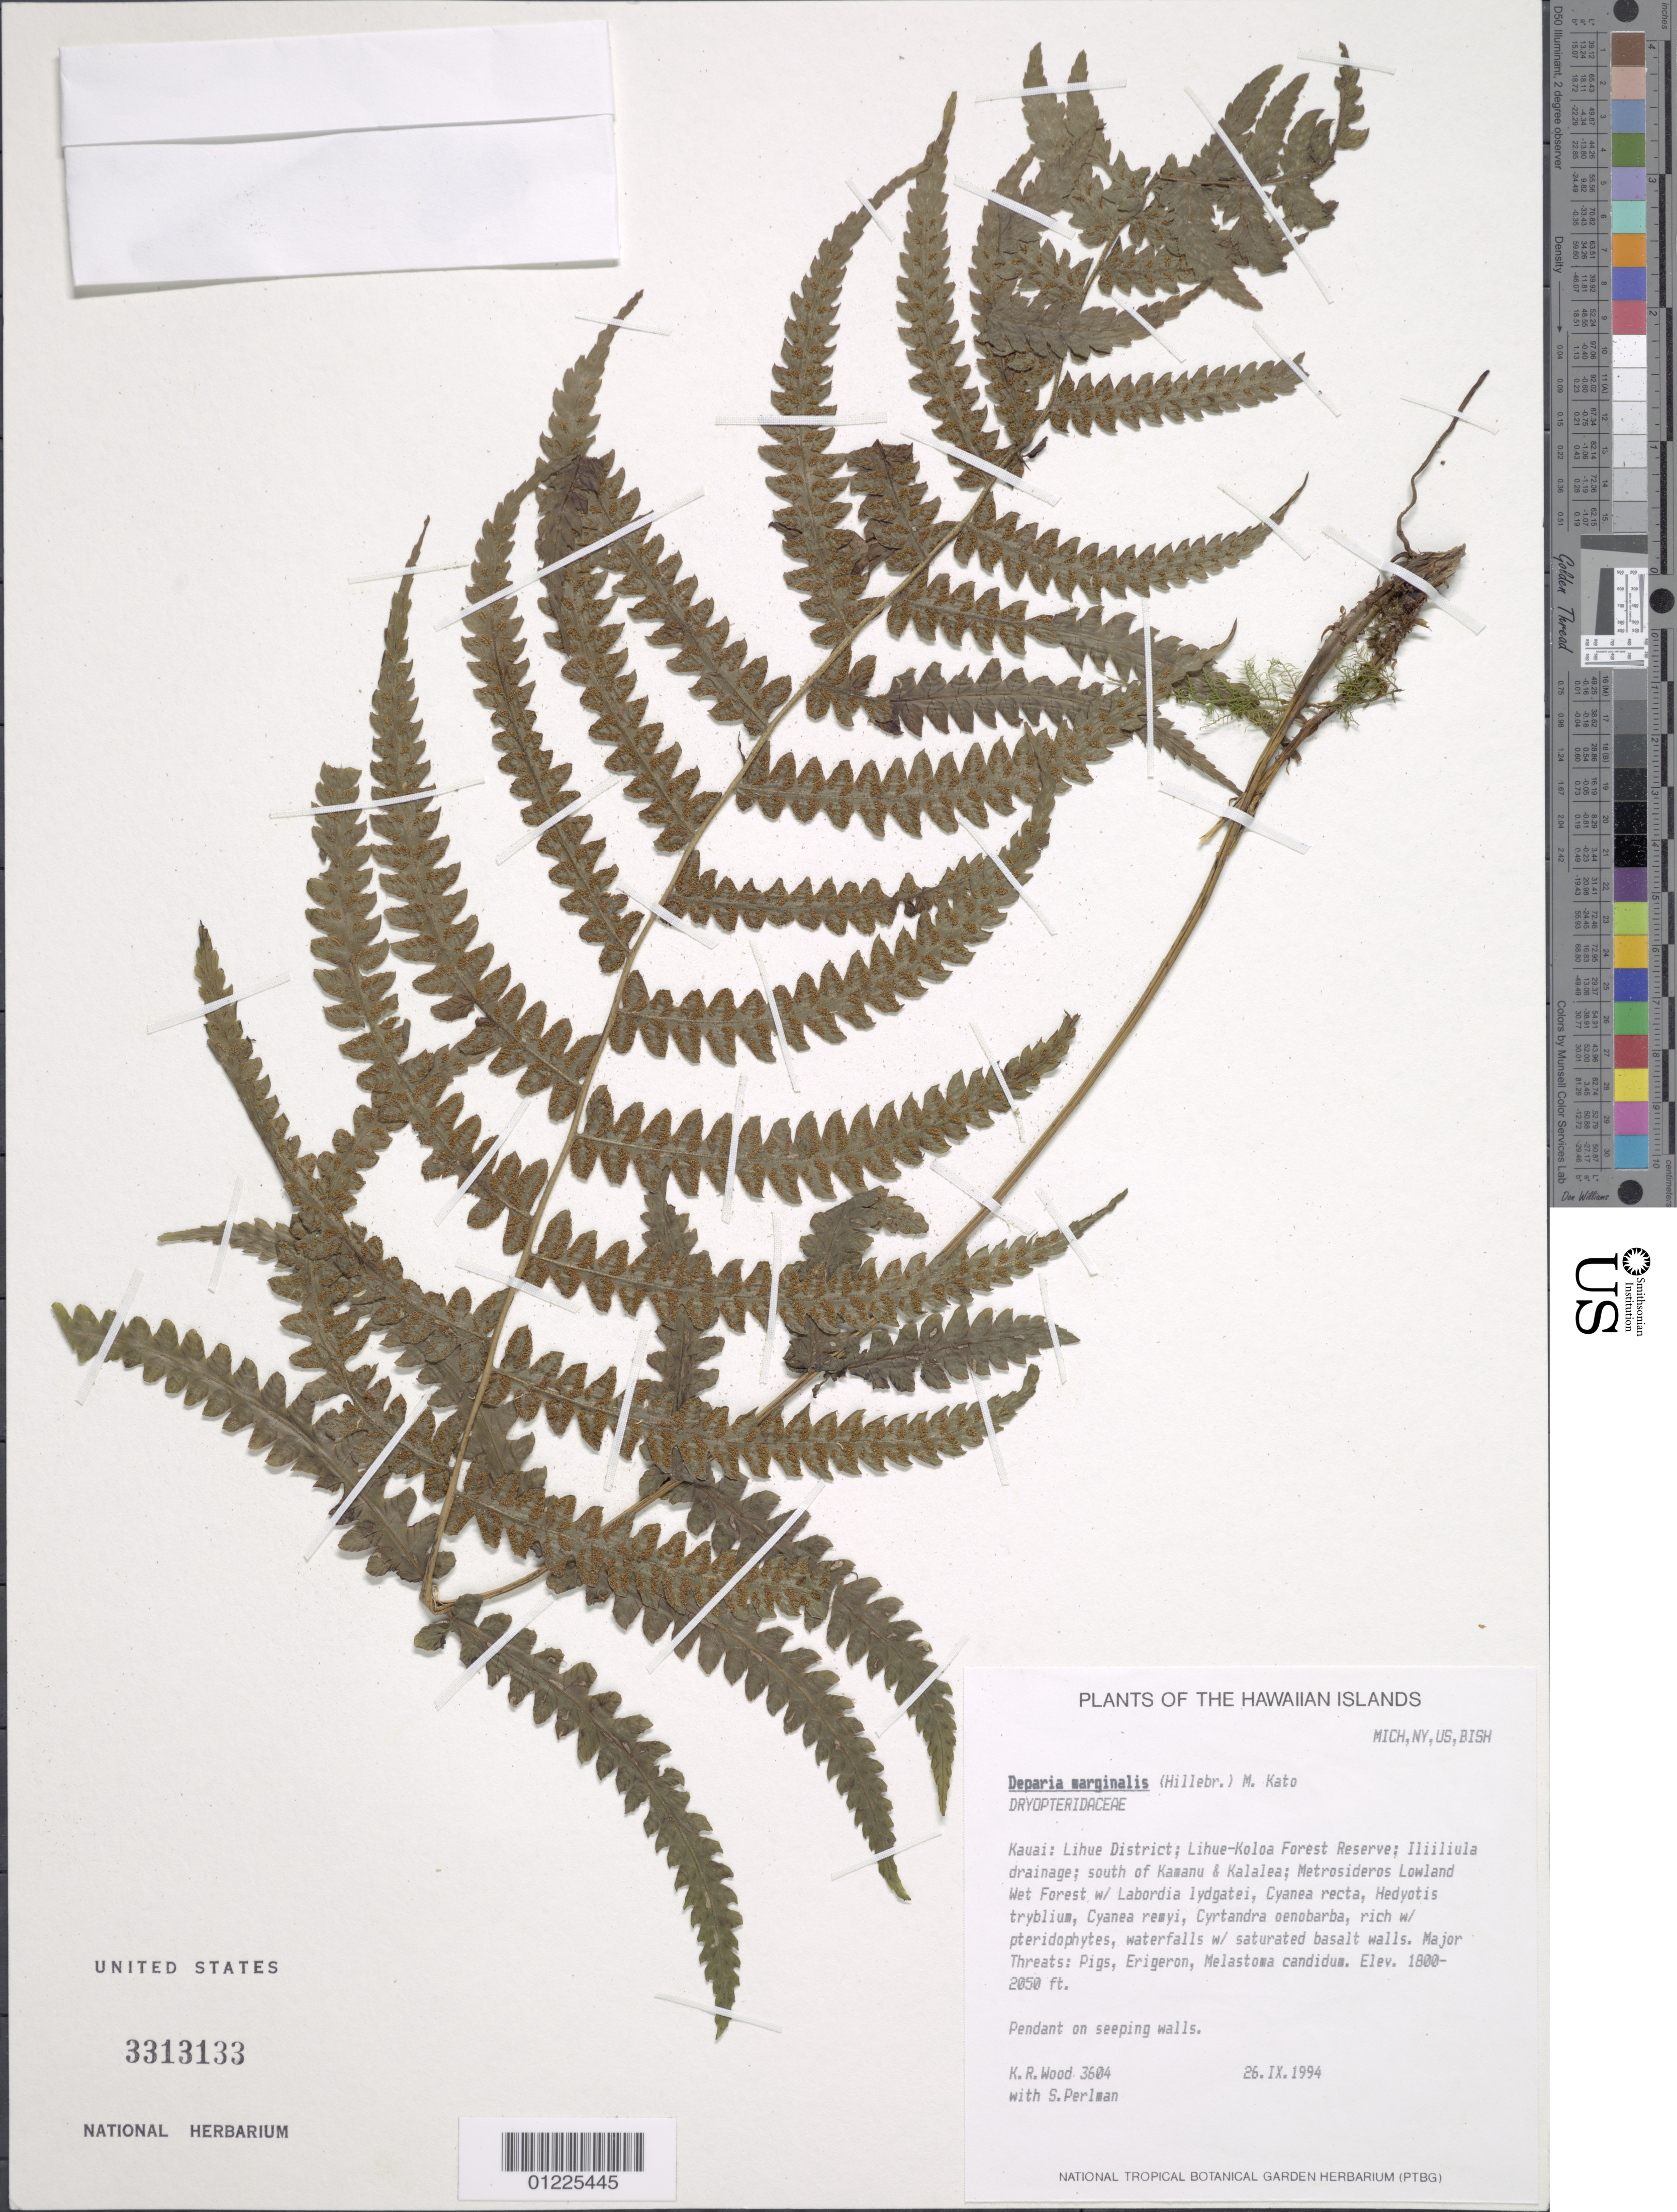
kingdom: Plantae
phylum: Tracheophyta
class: Polypodiopsida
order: Polypodiales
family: Athyriaceae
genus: Deparia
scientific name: Deparia marginalis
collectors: K. R. Wood & S. P. Perlman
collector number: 3604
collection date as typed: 26 Sep 1994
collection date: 1994-09-26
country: United States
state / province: Hawaii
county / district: Kauai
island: Kaua'i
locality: Lihue Dist, Lihue-Koloa Forest Reserve, Iliiliula Drainage, S of Kamanu and Kalalea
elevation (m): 549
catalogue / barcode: US 3313133